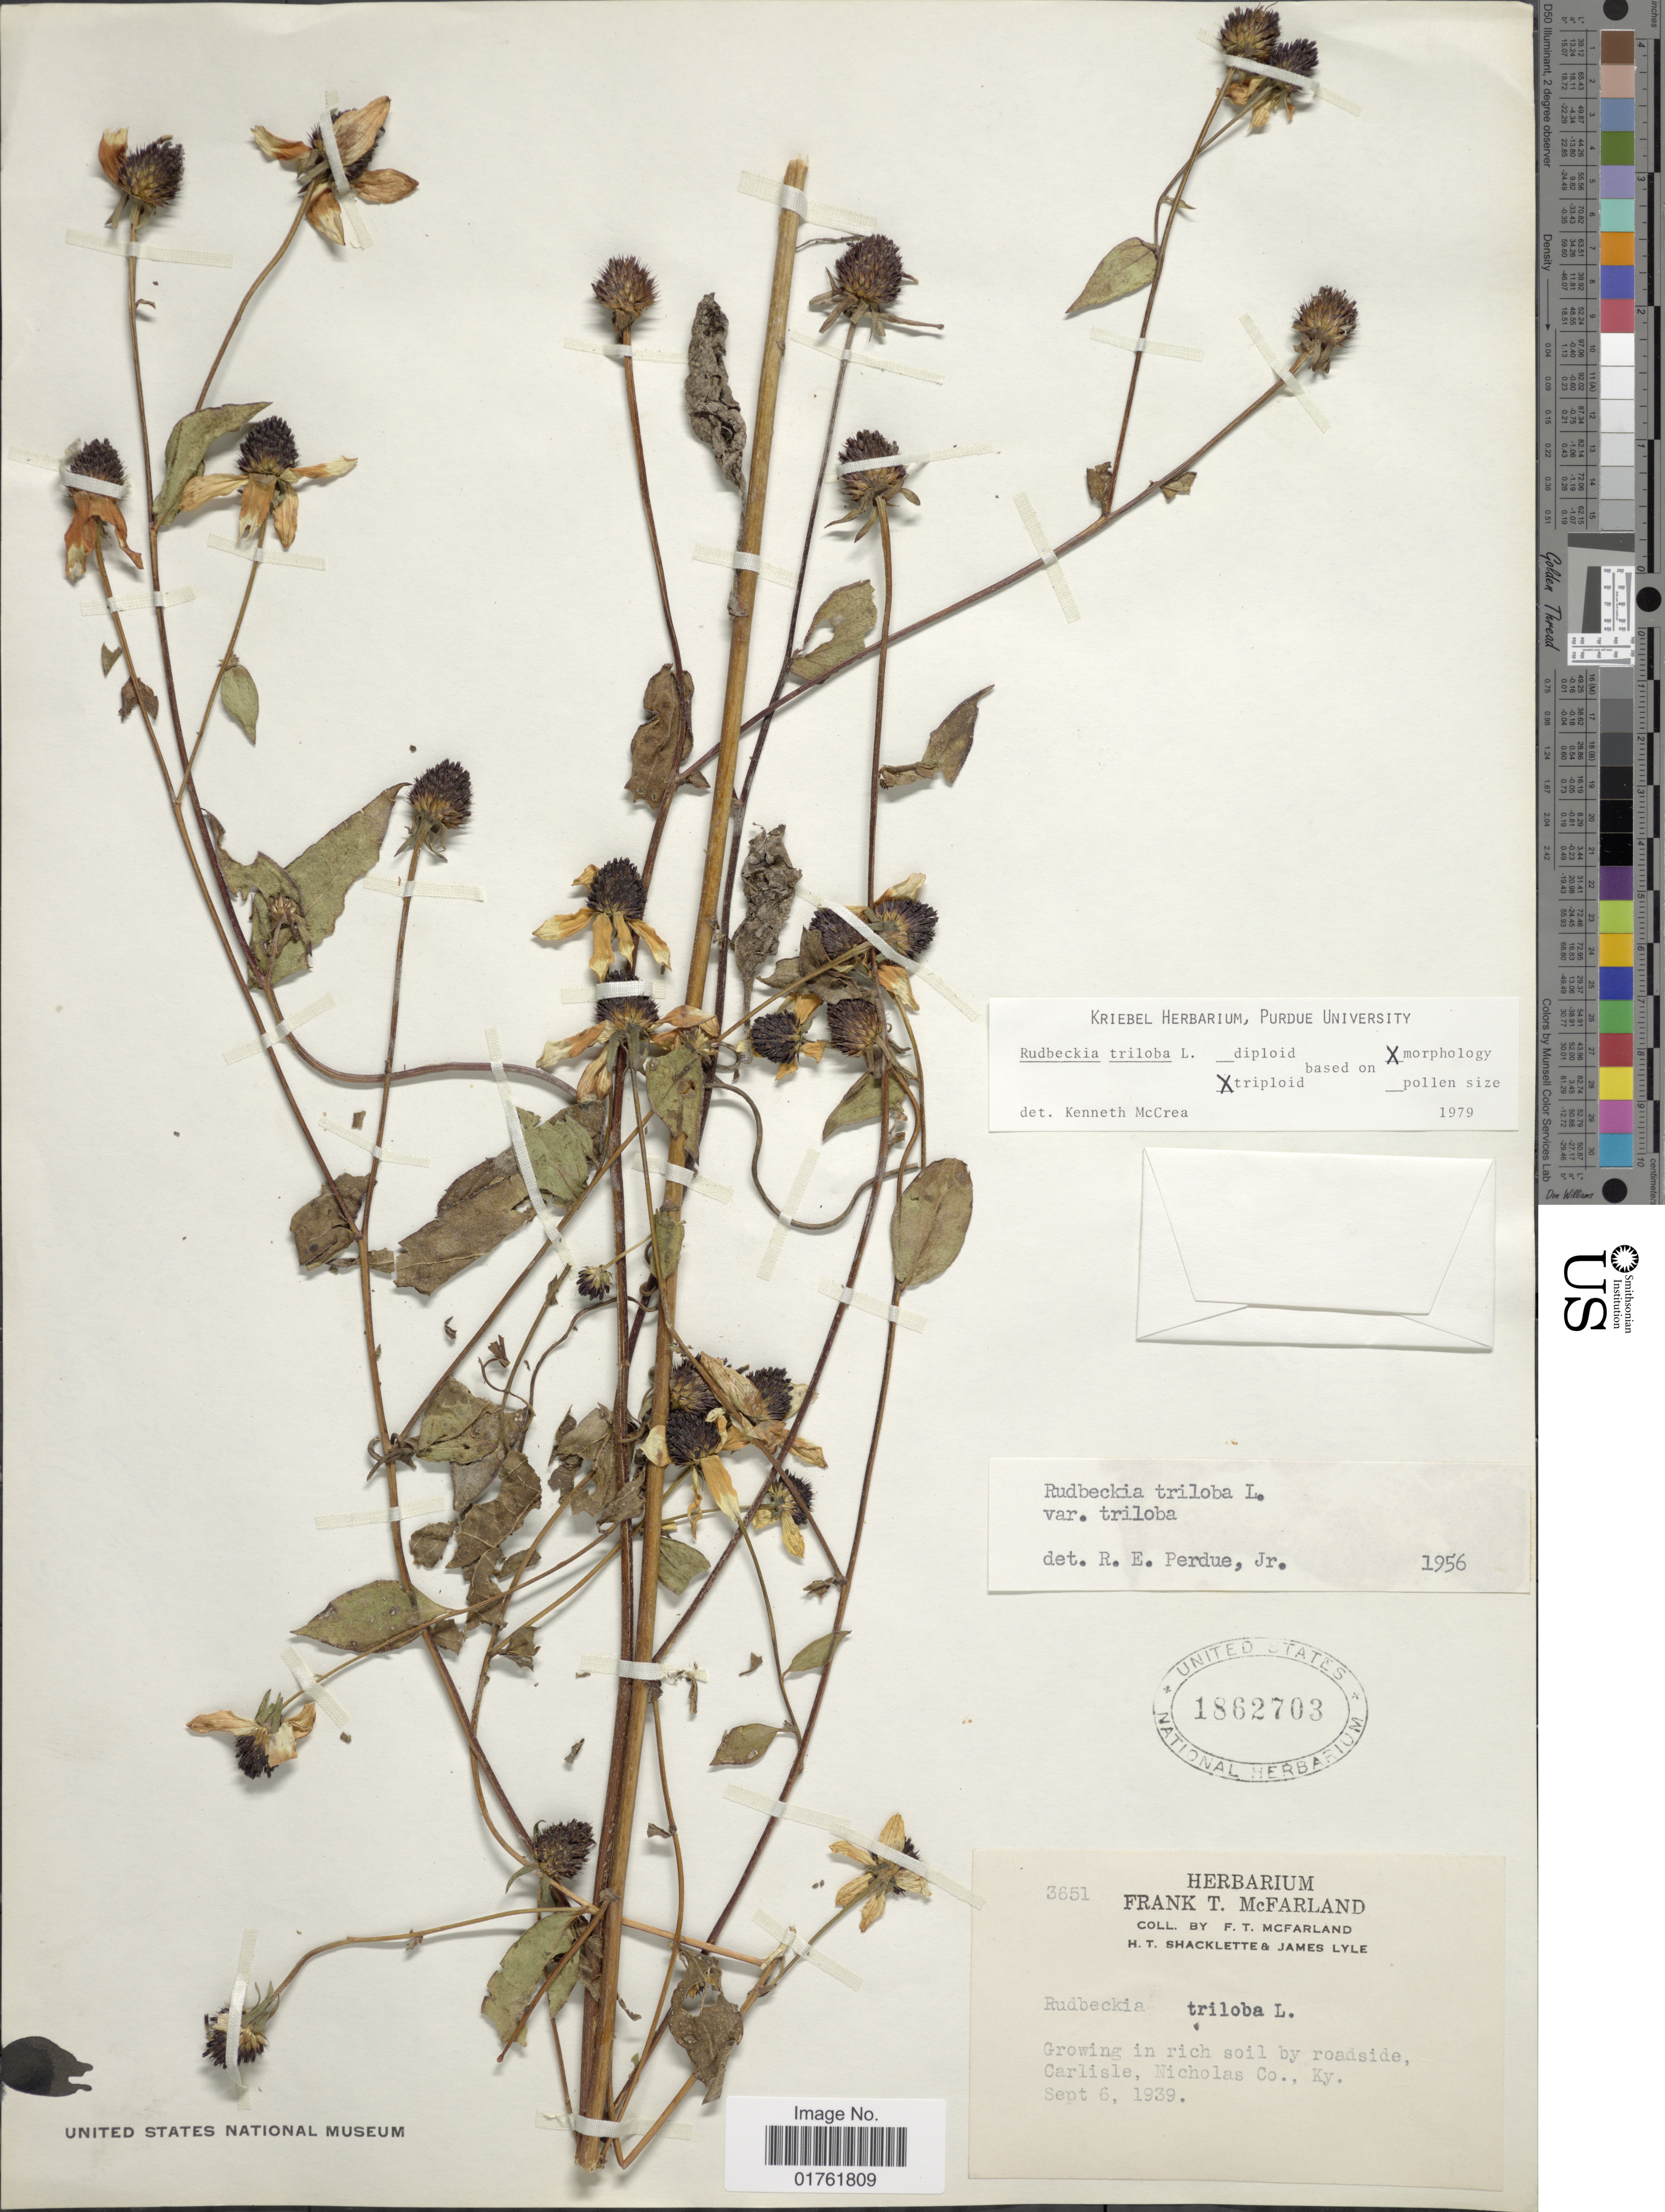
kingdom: Plantae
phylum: Tracheophyta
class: Magnoliopsida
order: Asterales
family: Asteraceae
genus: Rudbeckia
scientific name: Rudbeckia triloba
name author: L.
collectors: F. McFarland, H. Shacklette & J. Lyle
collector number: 3651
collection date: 1939-09-06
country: United States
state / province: Kentucky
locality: Growing in rich soil by roadside, Carlisle, Nicholas Co.,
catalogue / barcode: US 1862703